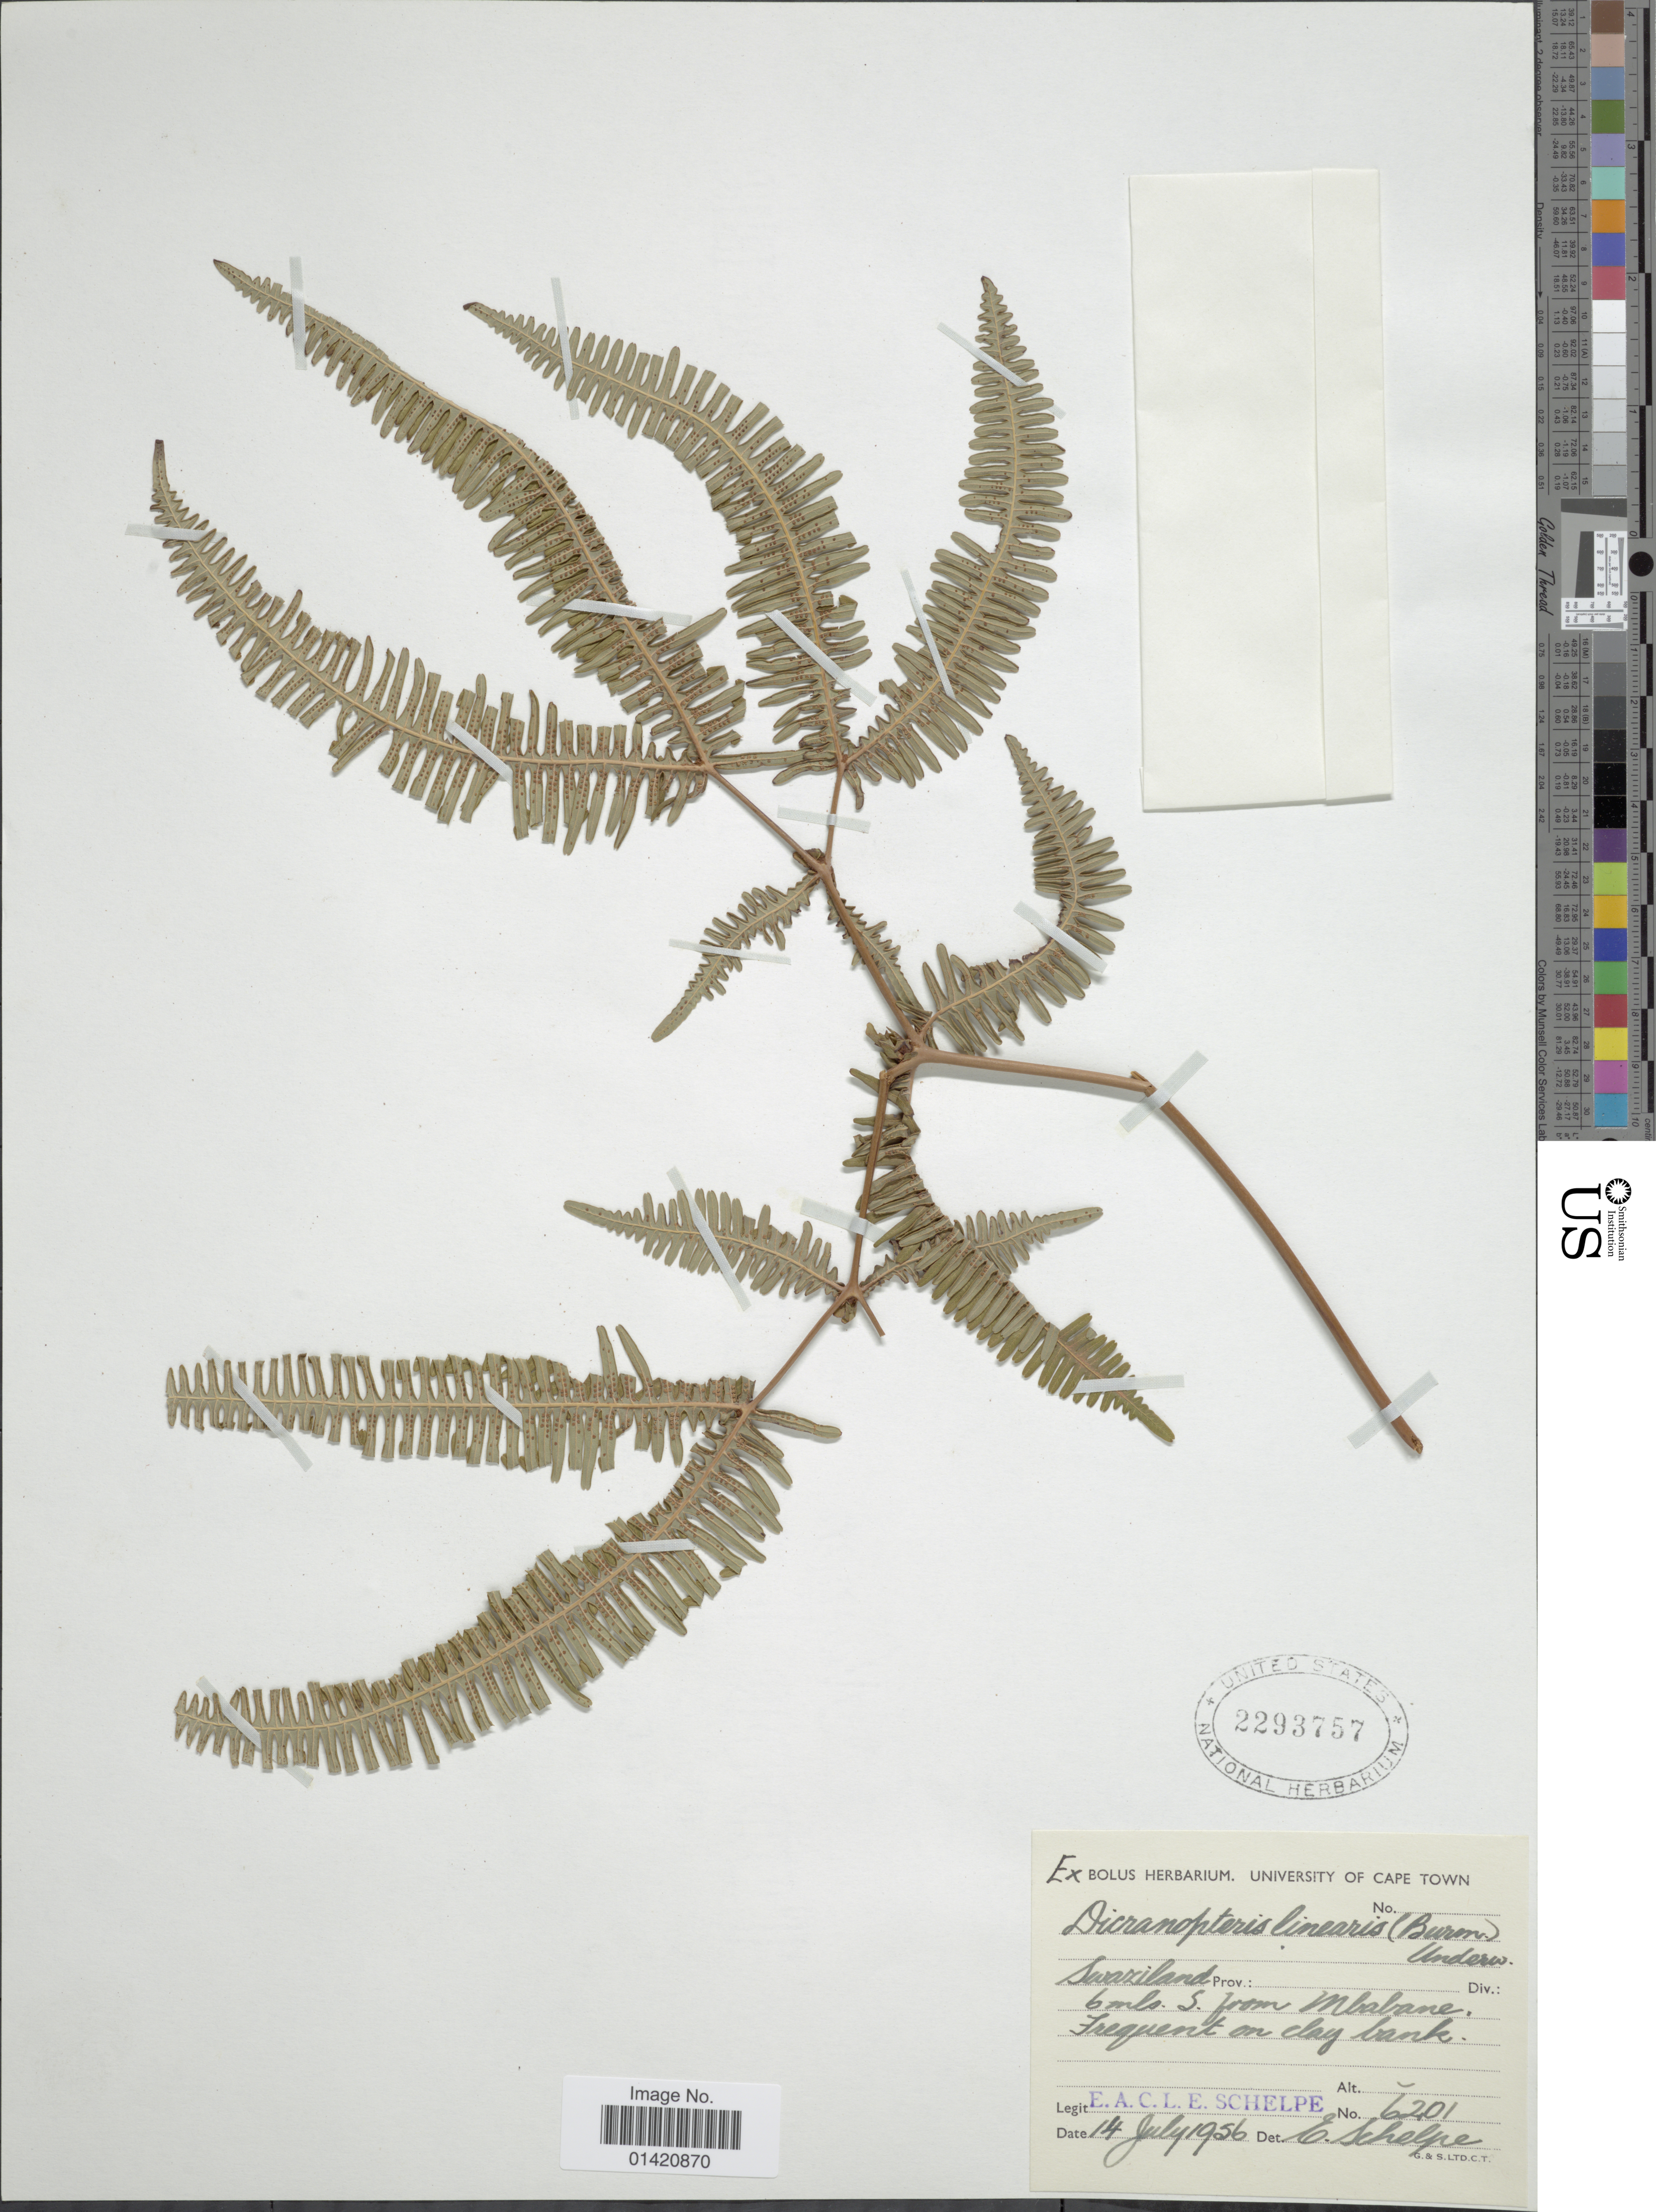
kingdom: Plantae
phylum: Tracheophyta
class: Polypodiopsida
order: Gleicheniales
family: Gleicheniaceae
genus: Dicranopteris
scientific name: Dicranopteris linearis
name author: (Burm. f.) Underw.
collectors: E. A. C. L. E. Schelpe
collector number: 6201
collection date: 1956-07-14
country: Eswatini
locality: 6 mls S from Mbabane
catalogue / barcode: US 2293757